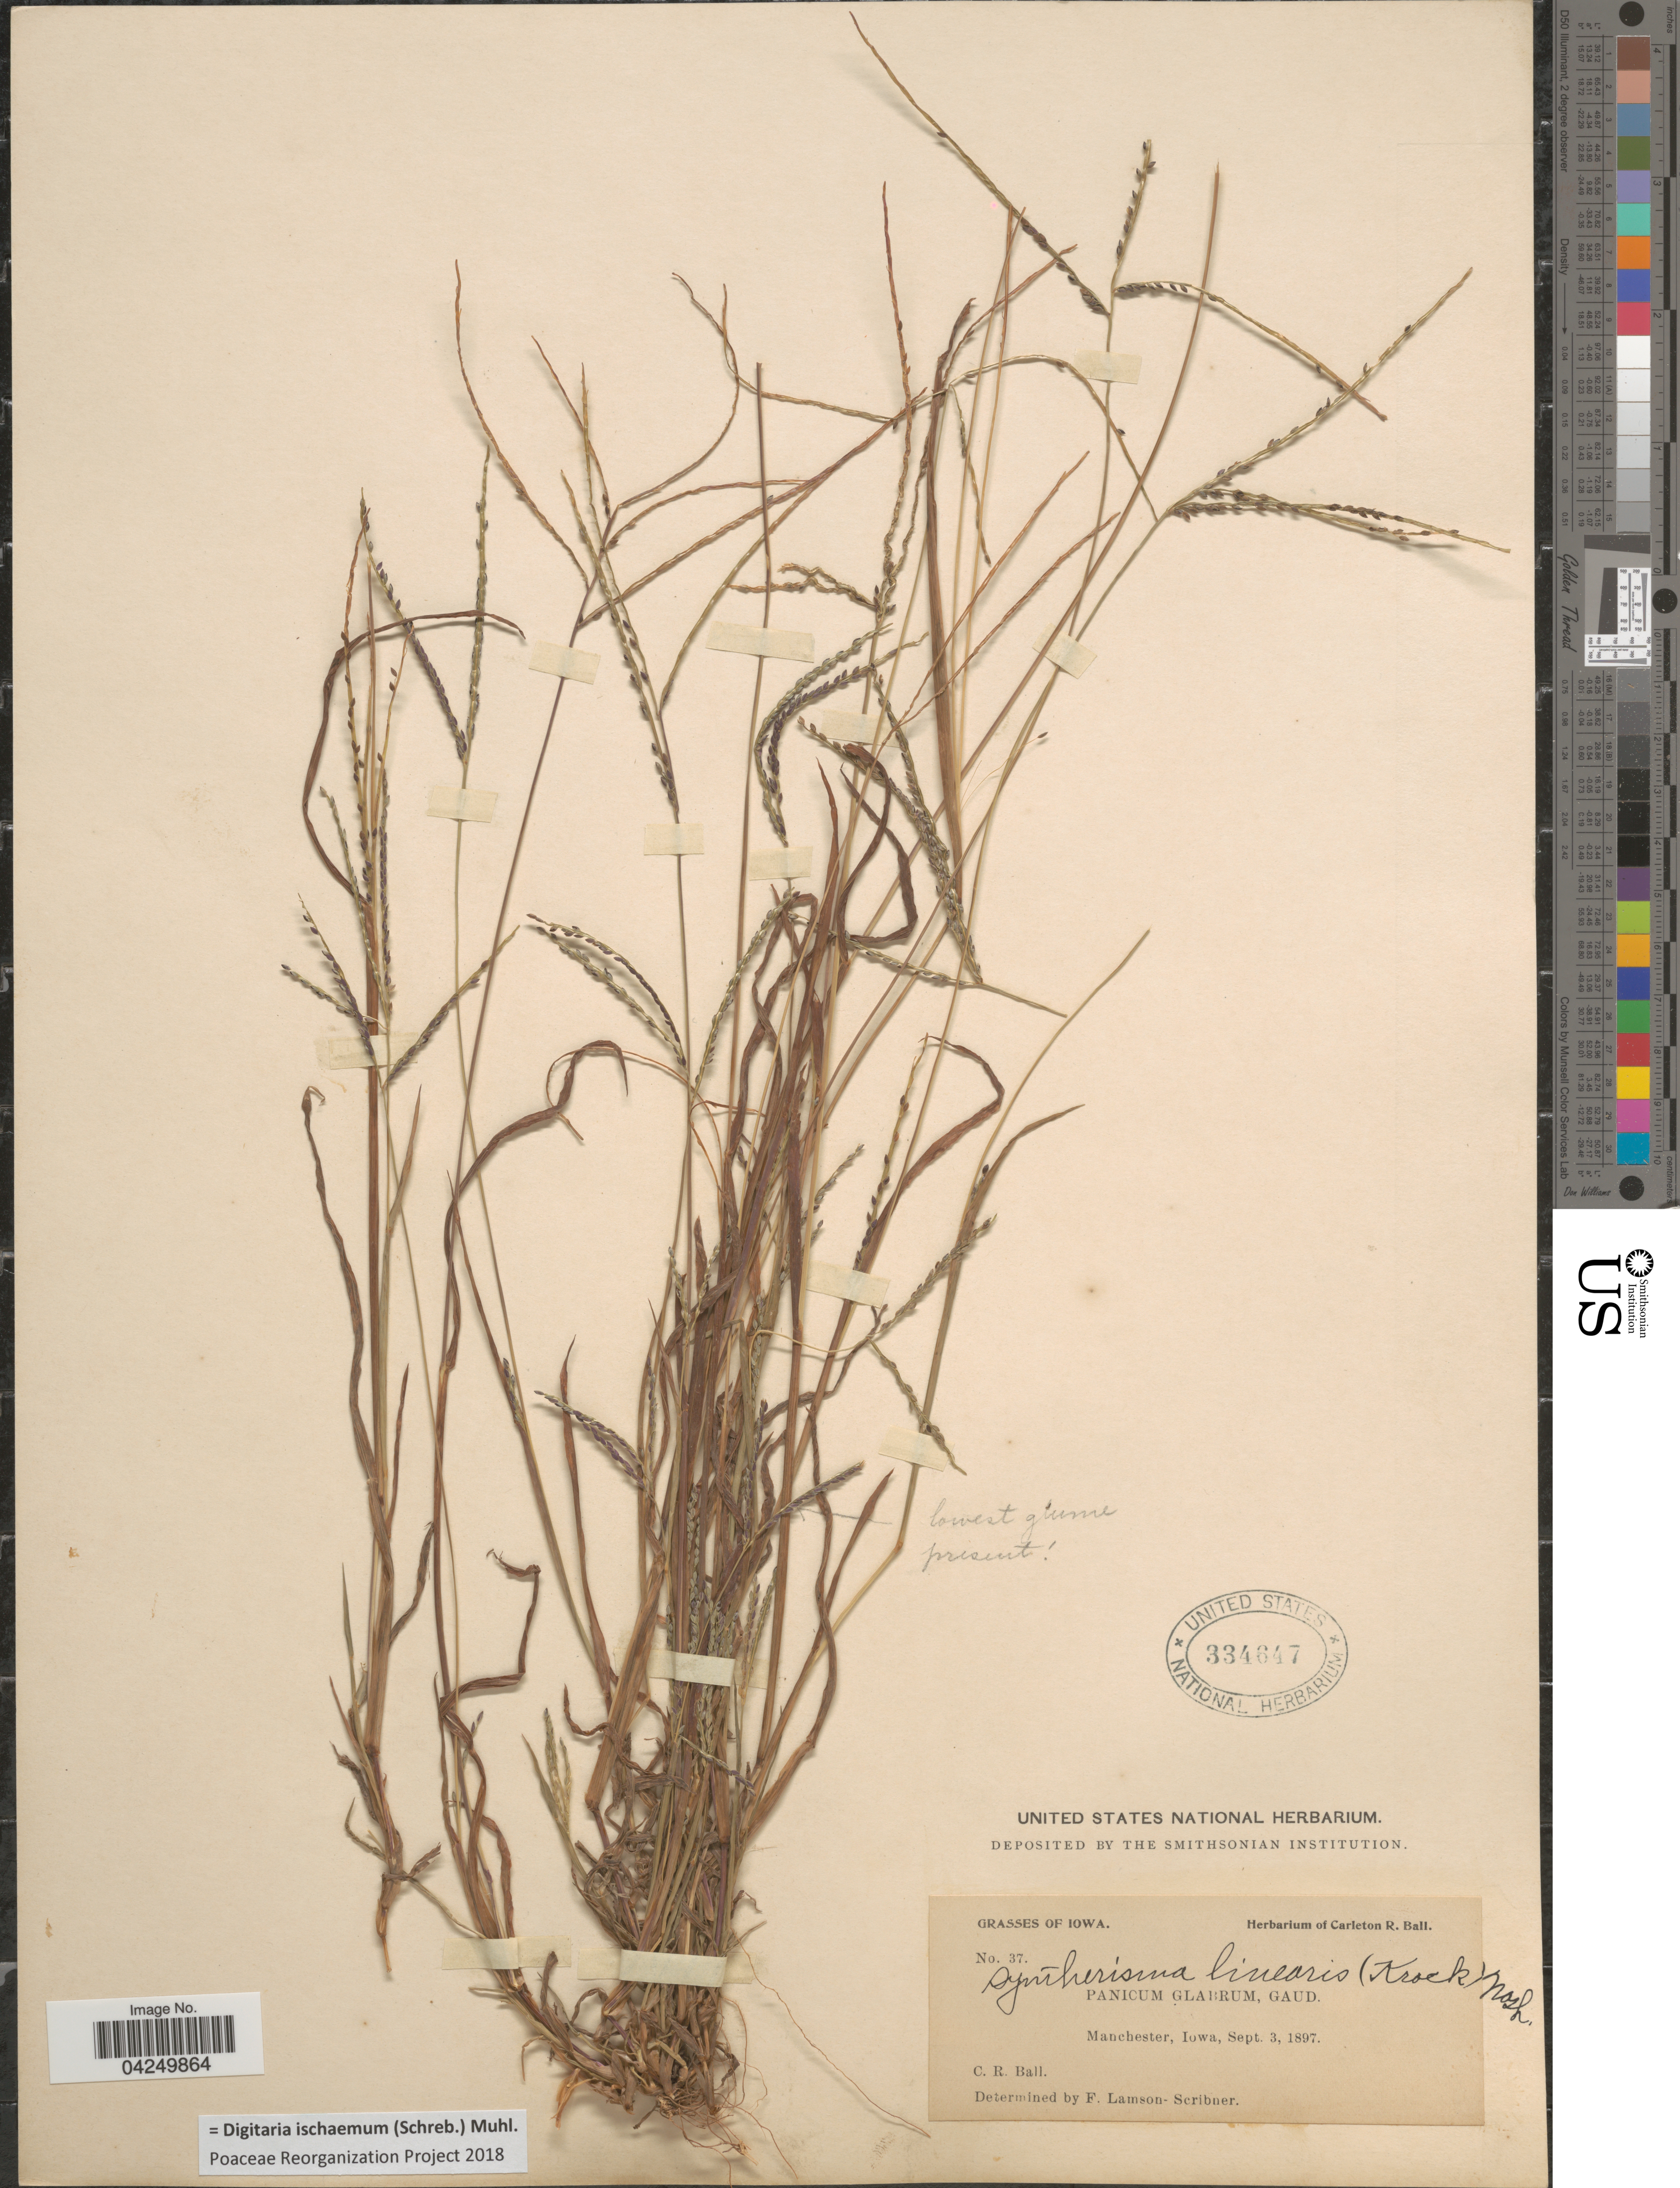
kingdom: Plantae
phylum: Tracheophyta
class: Liliopsida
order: Poales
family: Poaceae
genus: Digitaria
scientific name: Digitaria ischaemum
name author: (Schreber) Schreber ex Muhl.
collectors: C. R. Ball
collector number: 37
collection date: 1897-09-03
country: United States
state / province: Iowa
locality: Manchester.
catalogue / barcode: US 334647